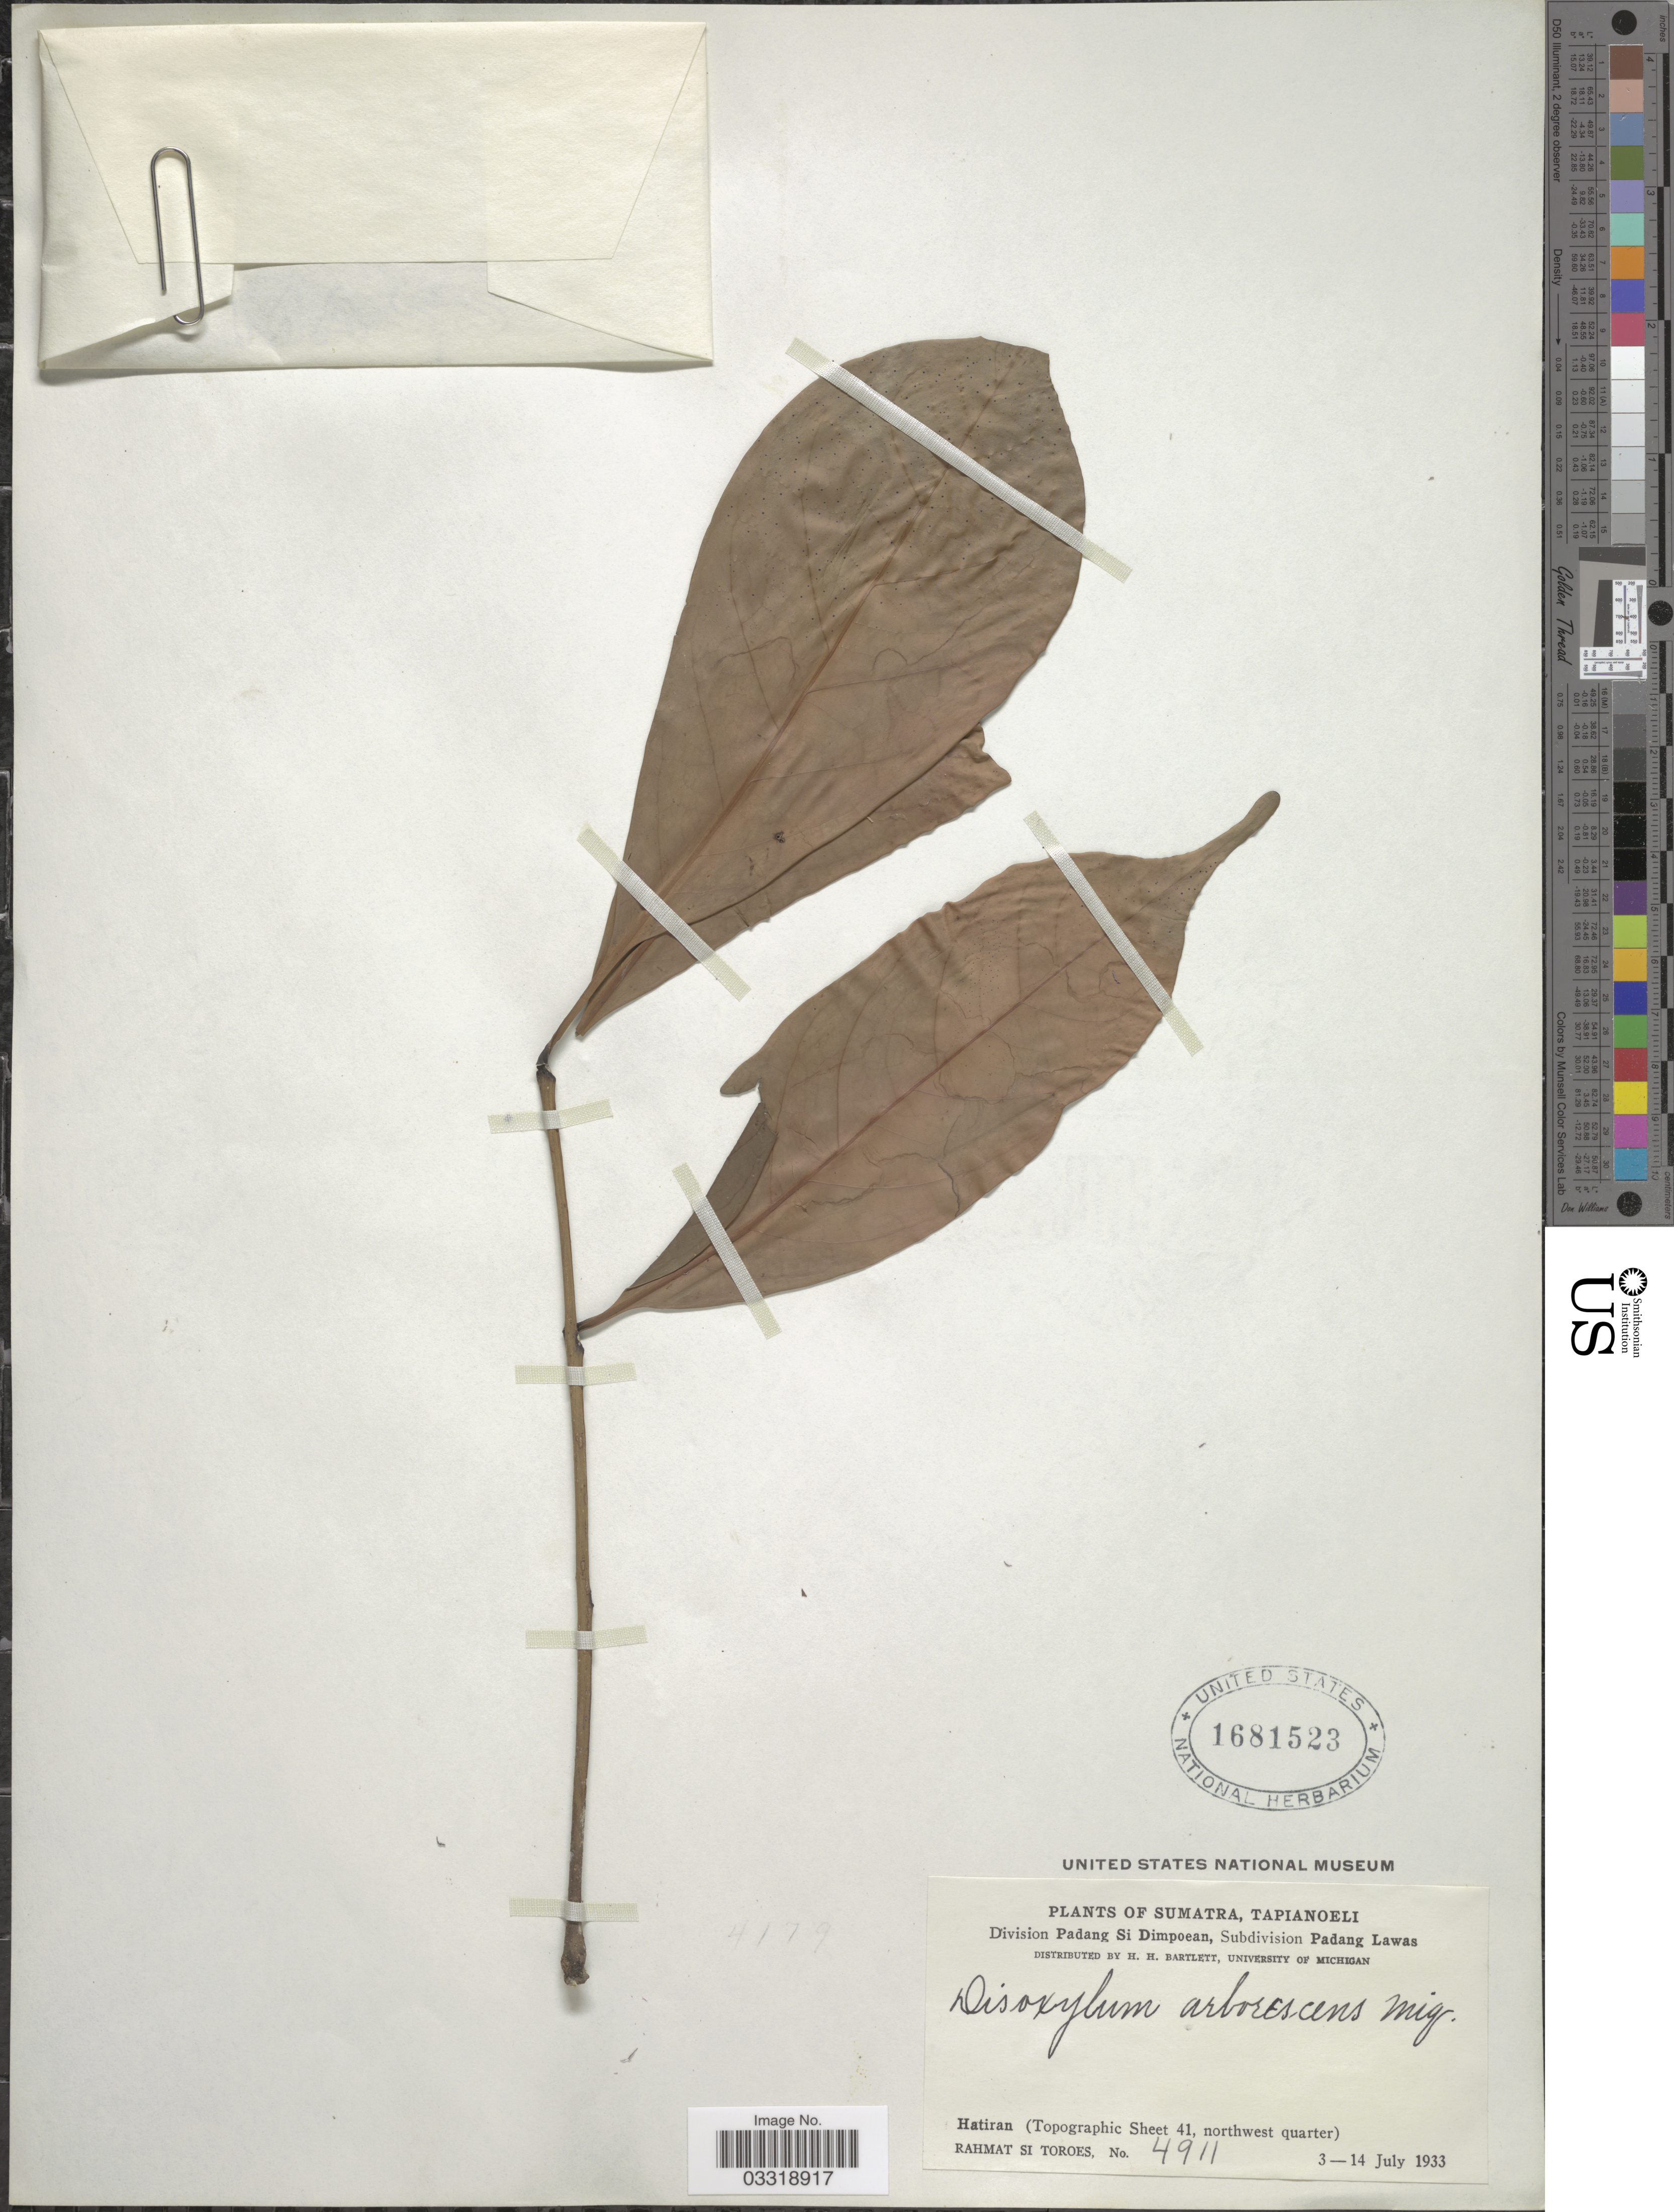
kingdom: Plantae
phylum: Tracheophyta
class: Magnoliopsida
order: Sapindales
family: Meliaceae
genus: Goniocheton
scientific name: Goniocheton arborescens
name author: Blume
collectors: Rahmat Si Boeea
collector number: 4911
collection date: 1933-07-03/1933-07-14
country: Indonesia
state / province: Sumatra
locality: Tapianoeli. Division Padang Si Dimpoean, Subdivision Padang Lawas. Hatiran (Topographic Sheet 41, northwest quarter).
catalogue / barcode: US 1681523